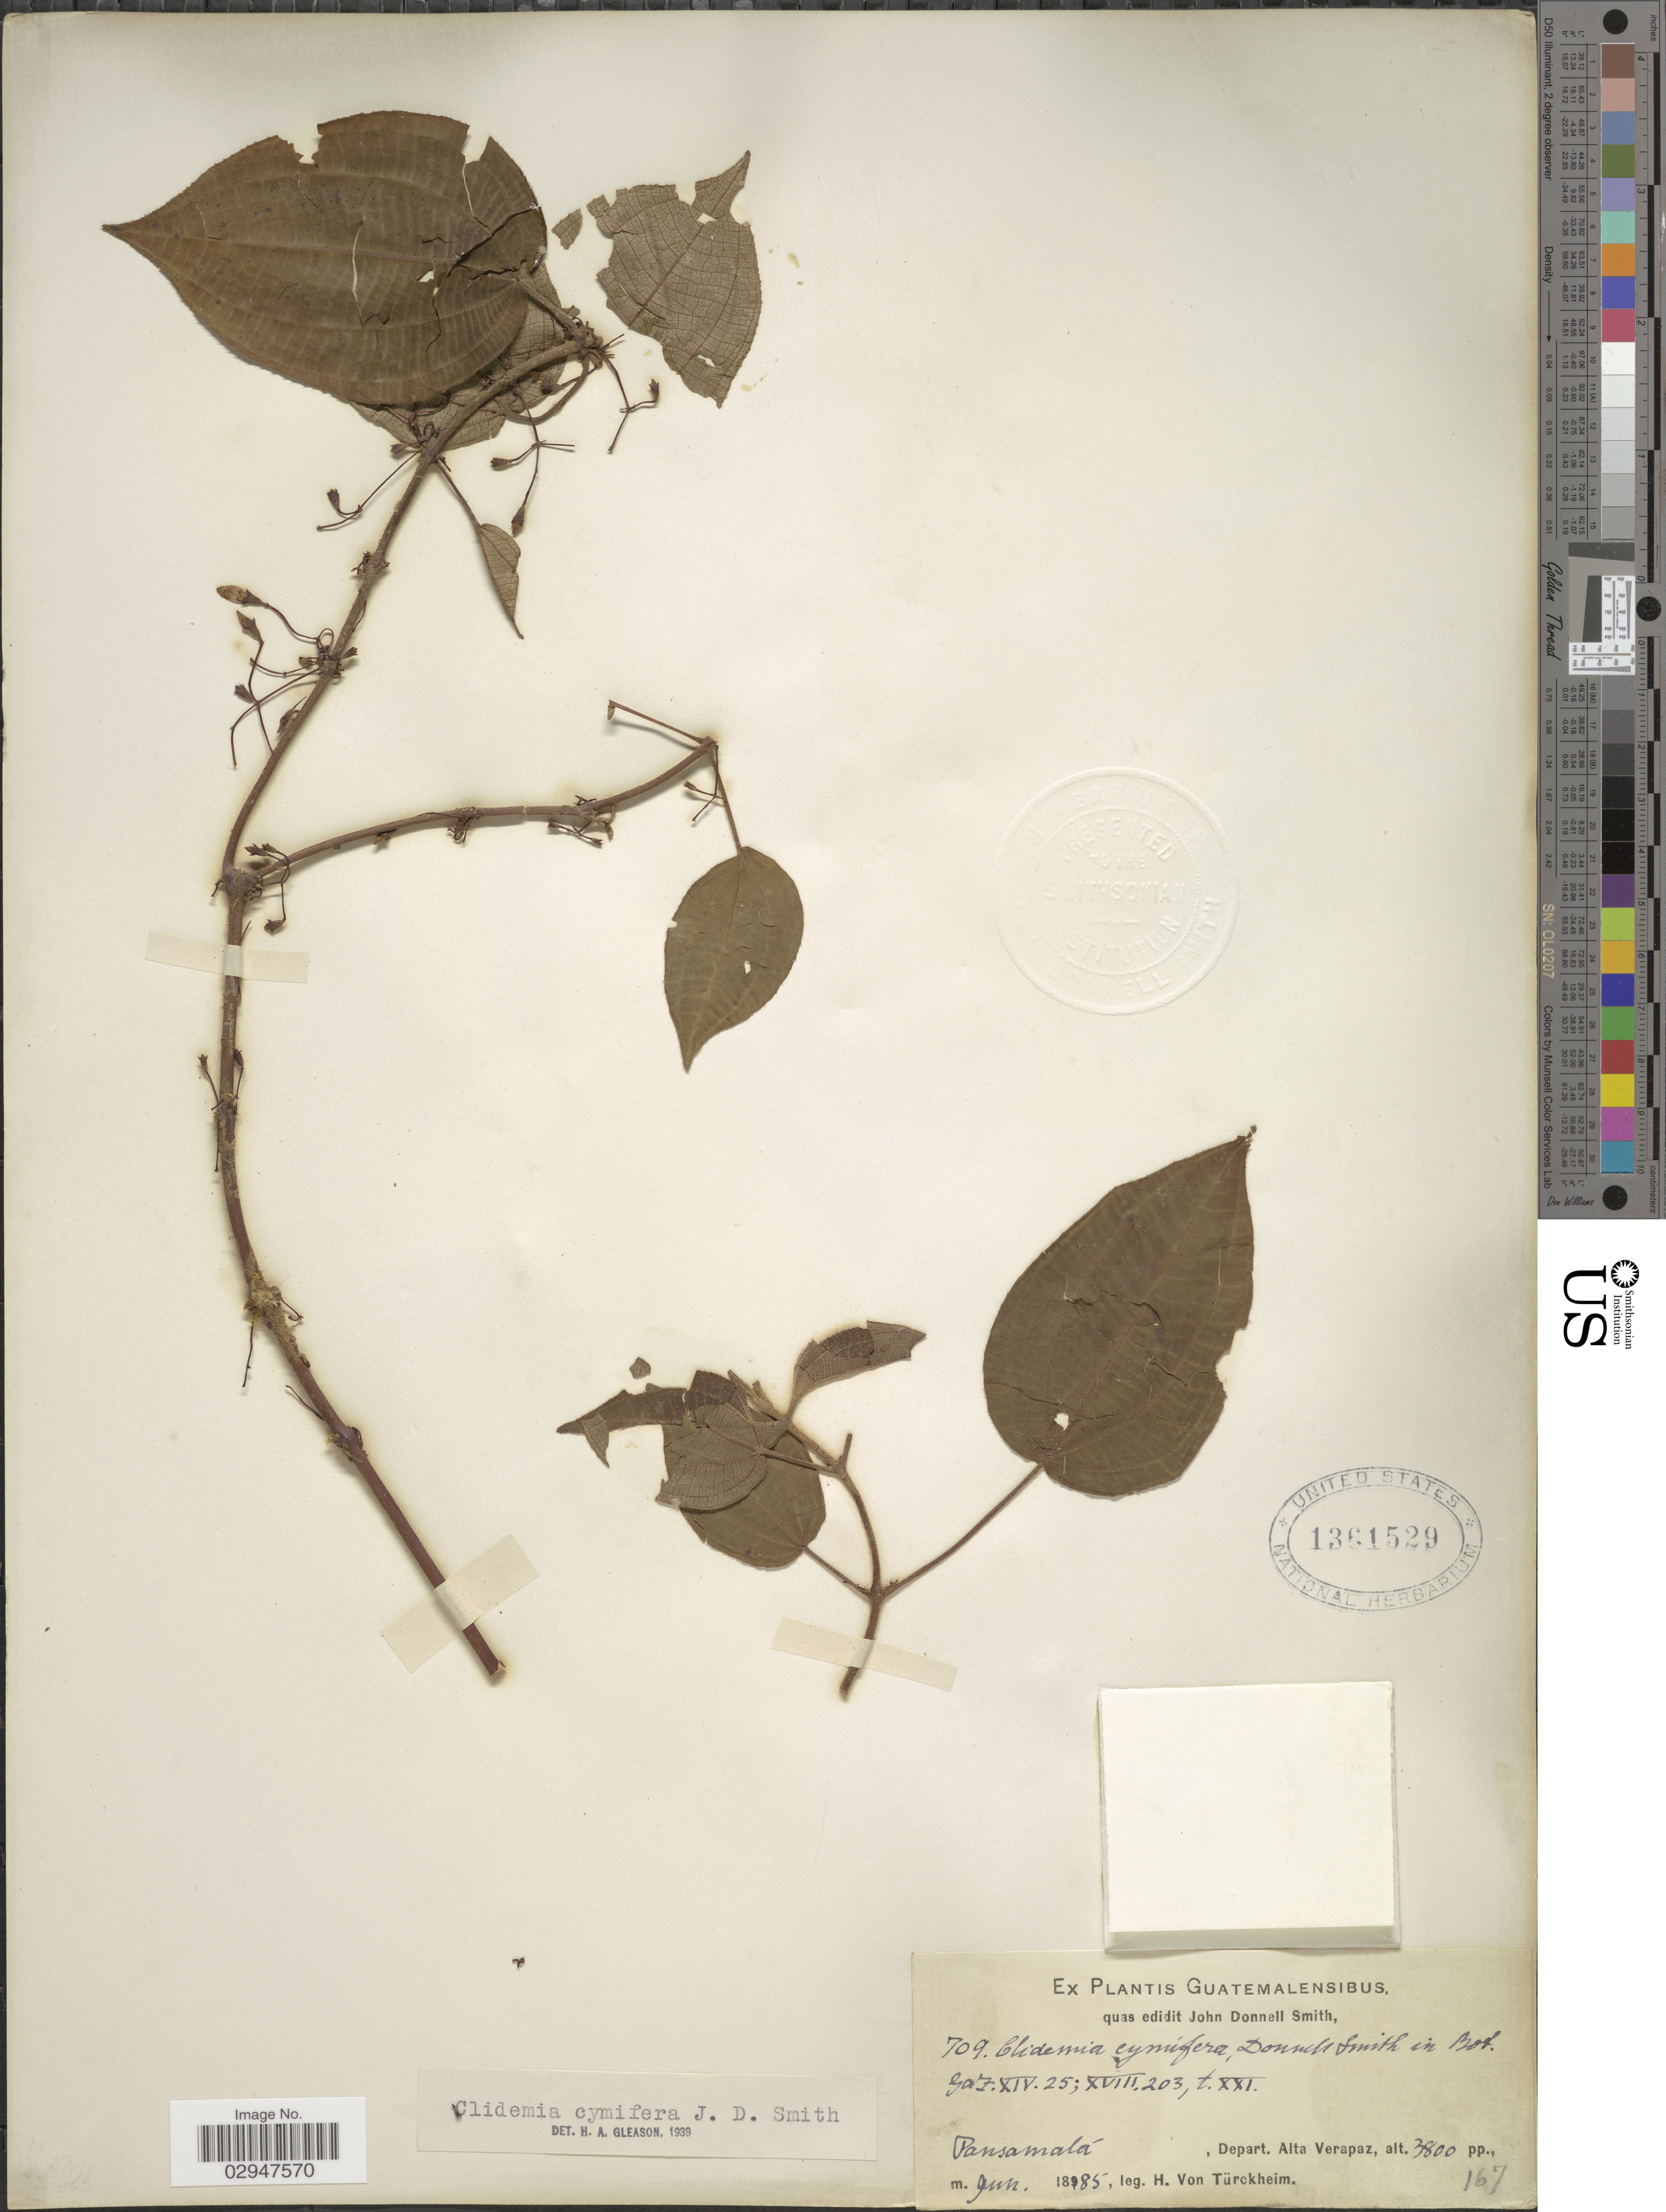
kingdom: Plantae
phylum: Tracheophyta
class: Magnoliopsida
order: Myrtales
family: Melastomataceae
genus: Clidemia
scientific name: Clidemia cymifera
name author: Donn. Sm.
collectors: H. von Türckheim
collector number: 709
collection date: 1885-06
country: Guatemala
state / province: Alta Verapaz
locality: Pansamalá, Depart. Alta Verapaz.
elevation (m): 1158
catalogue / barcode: US 1361529